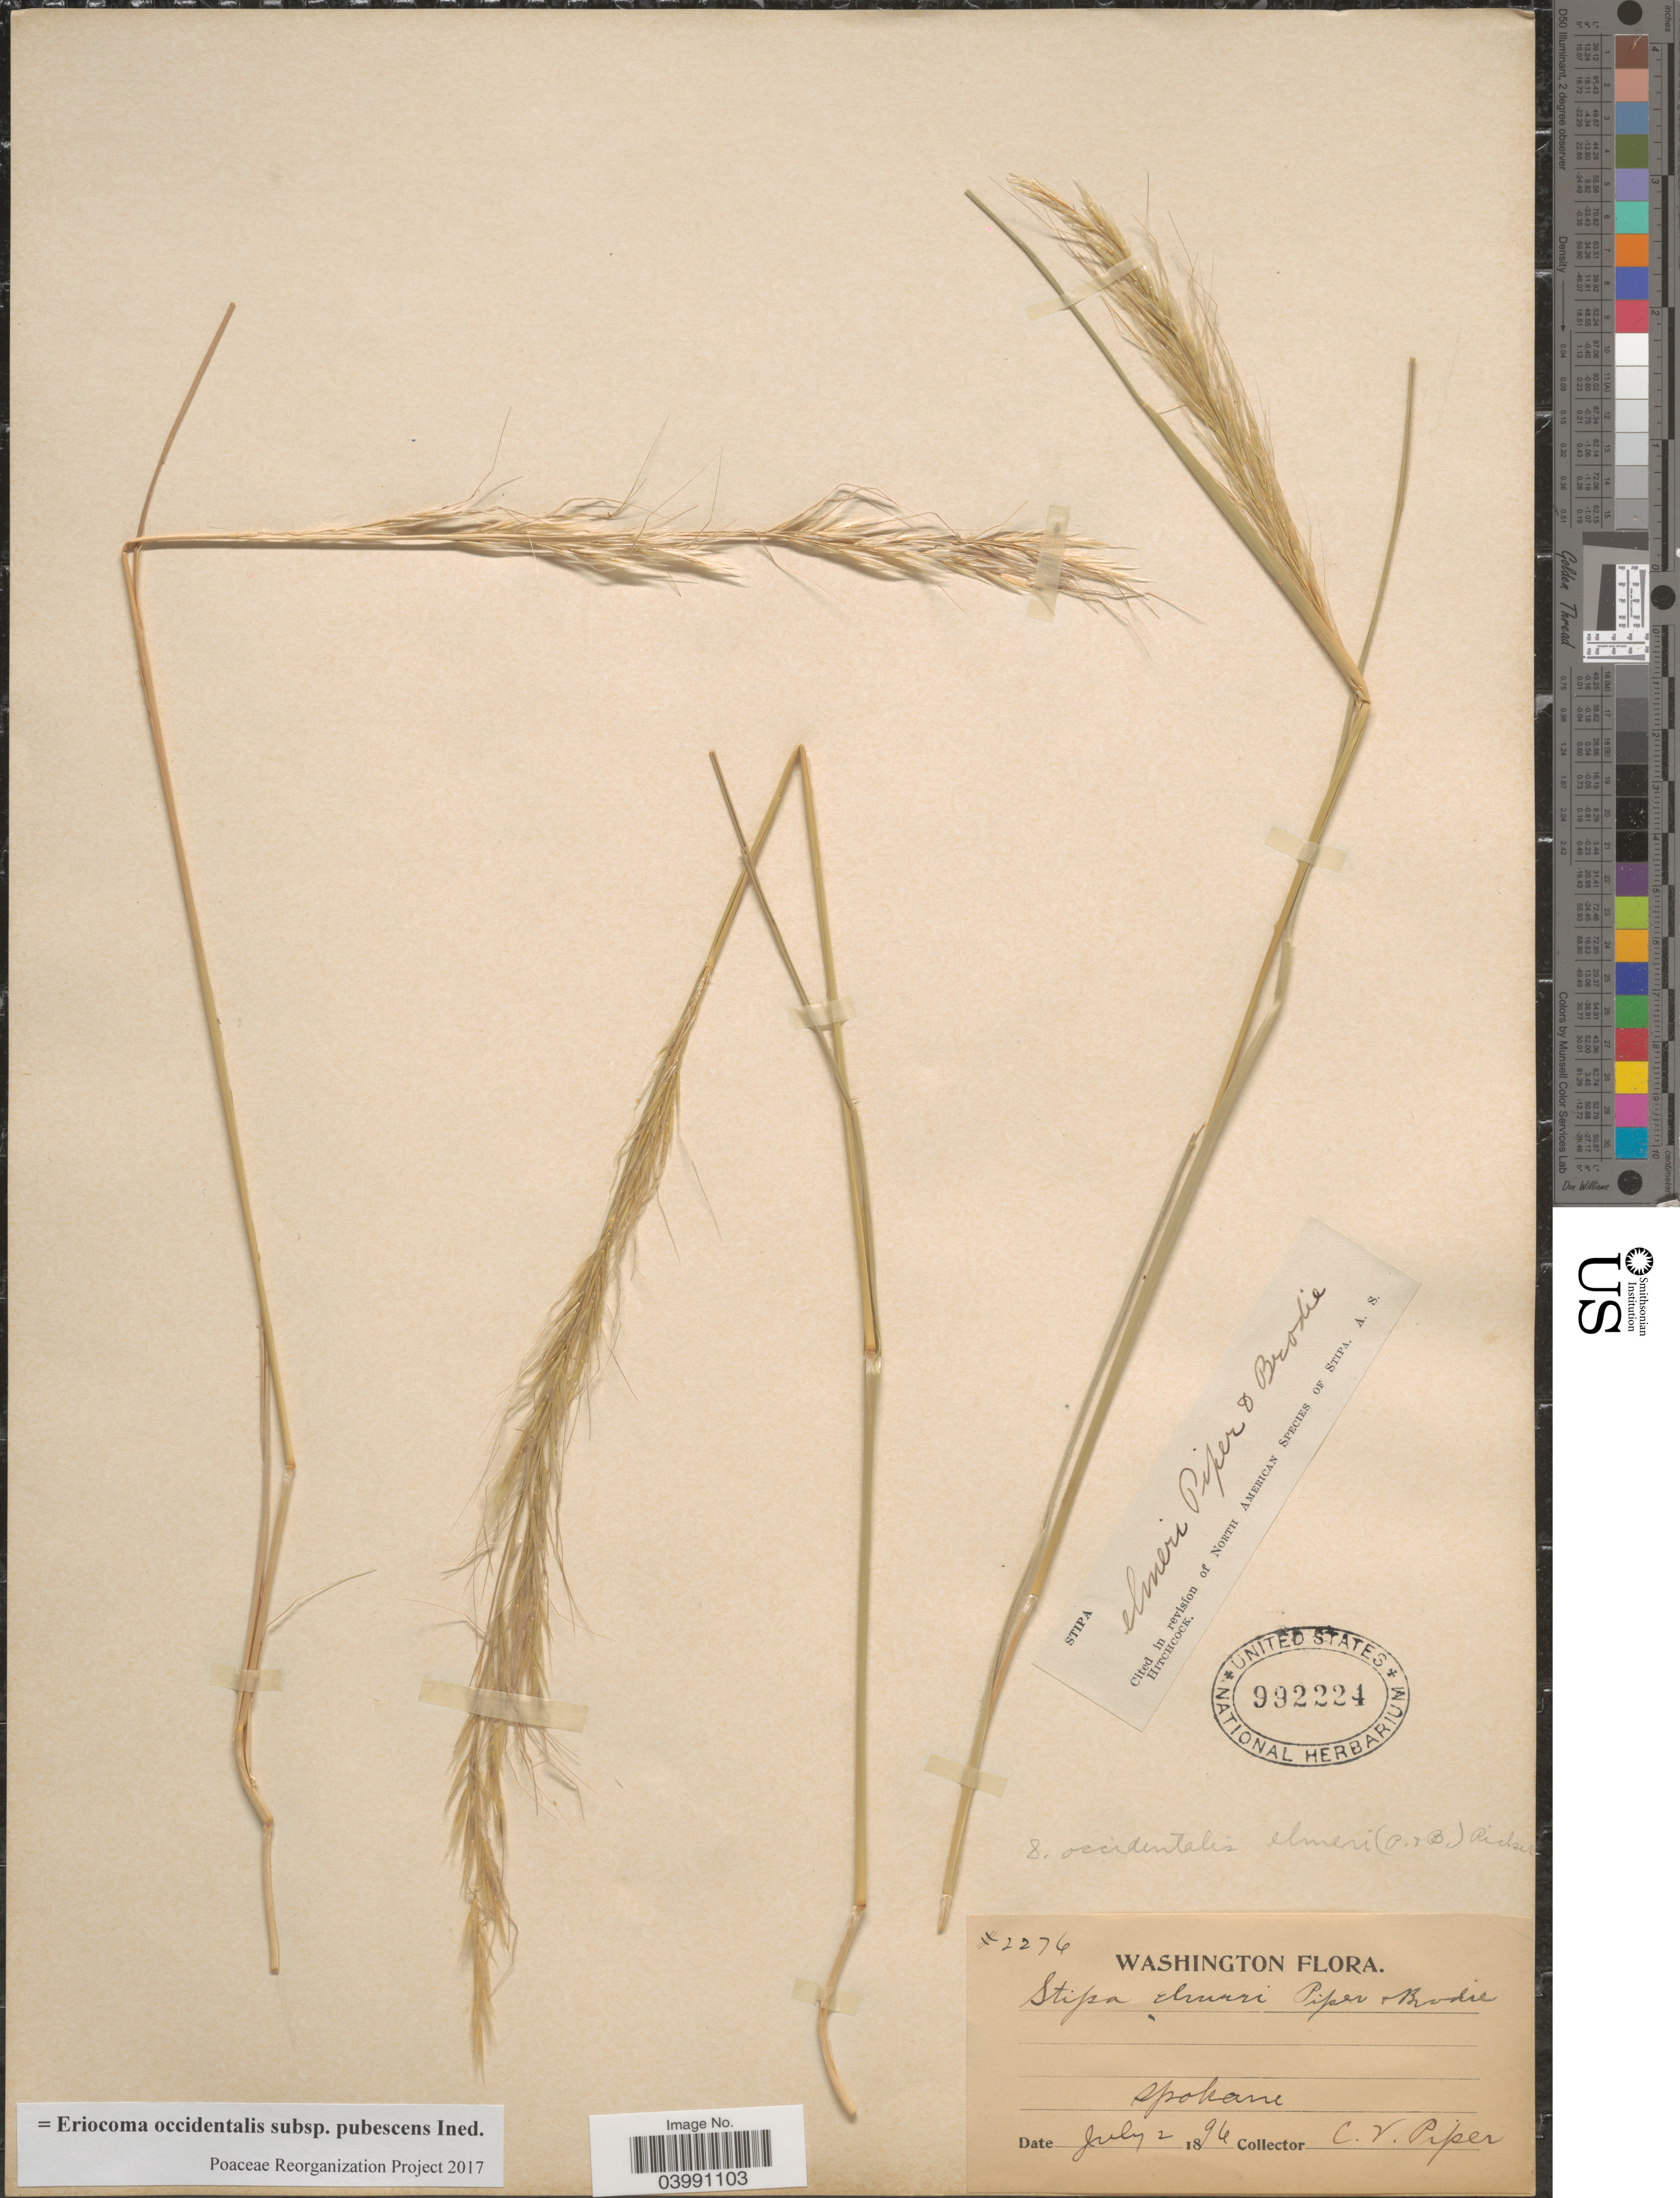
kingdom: Plantae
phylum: Tracheophyta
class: Liliopsida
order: Poales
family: Poaceae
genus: Eriocoma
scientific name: Eriocoma occidentalis subsp. pubescens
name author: (Vasey) Romasch.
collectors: C. V. Piper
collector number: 2276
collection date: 1896-07-02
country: United States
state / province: Washington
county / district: Spokane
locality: Spokane.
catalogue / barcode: US 992224